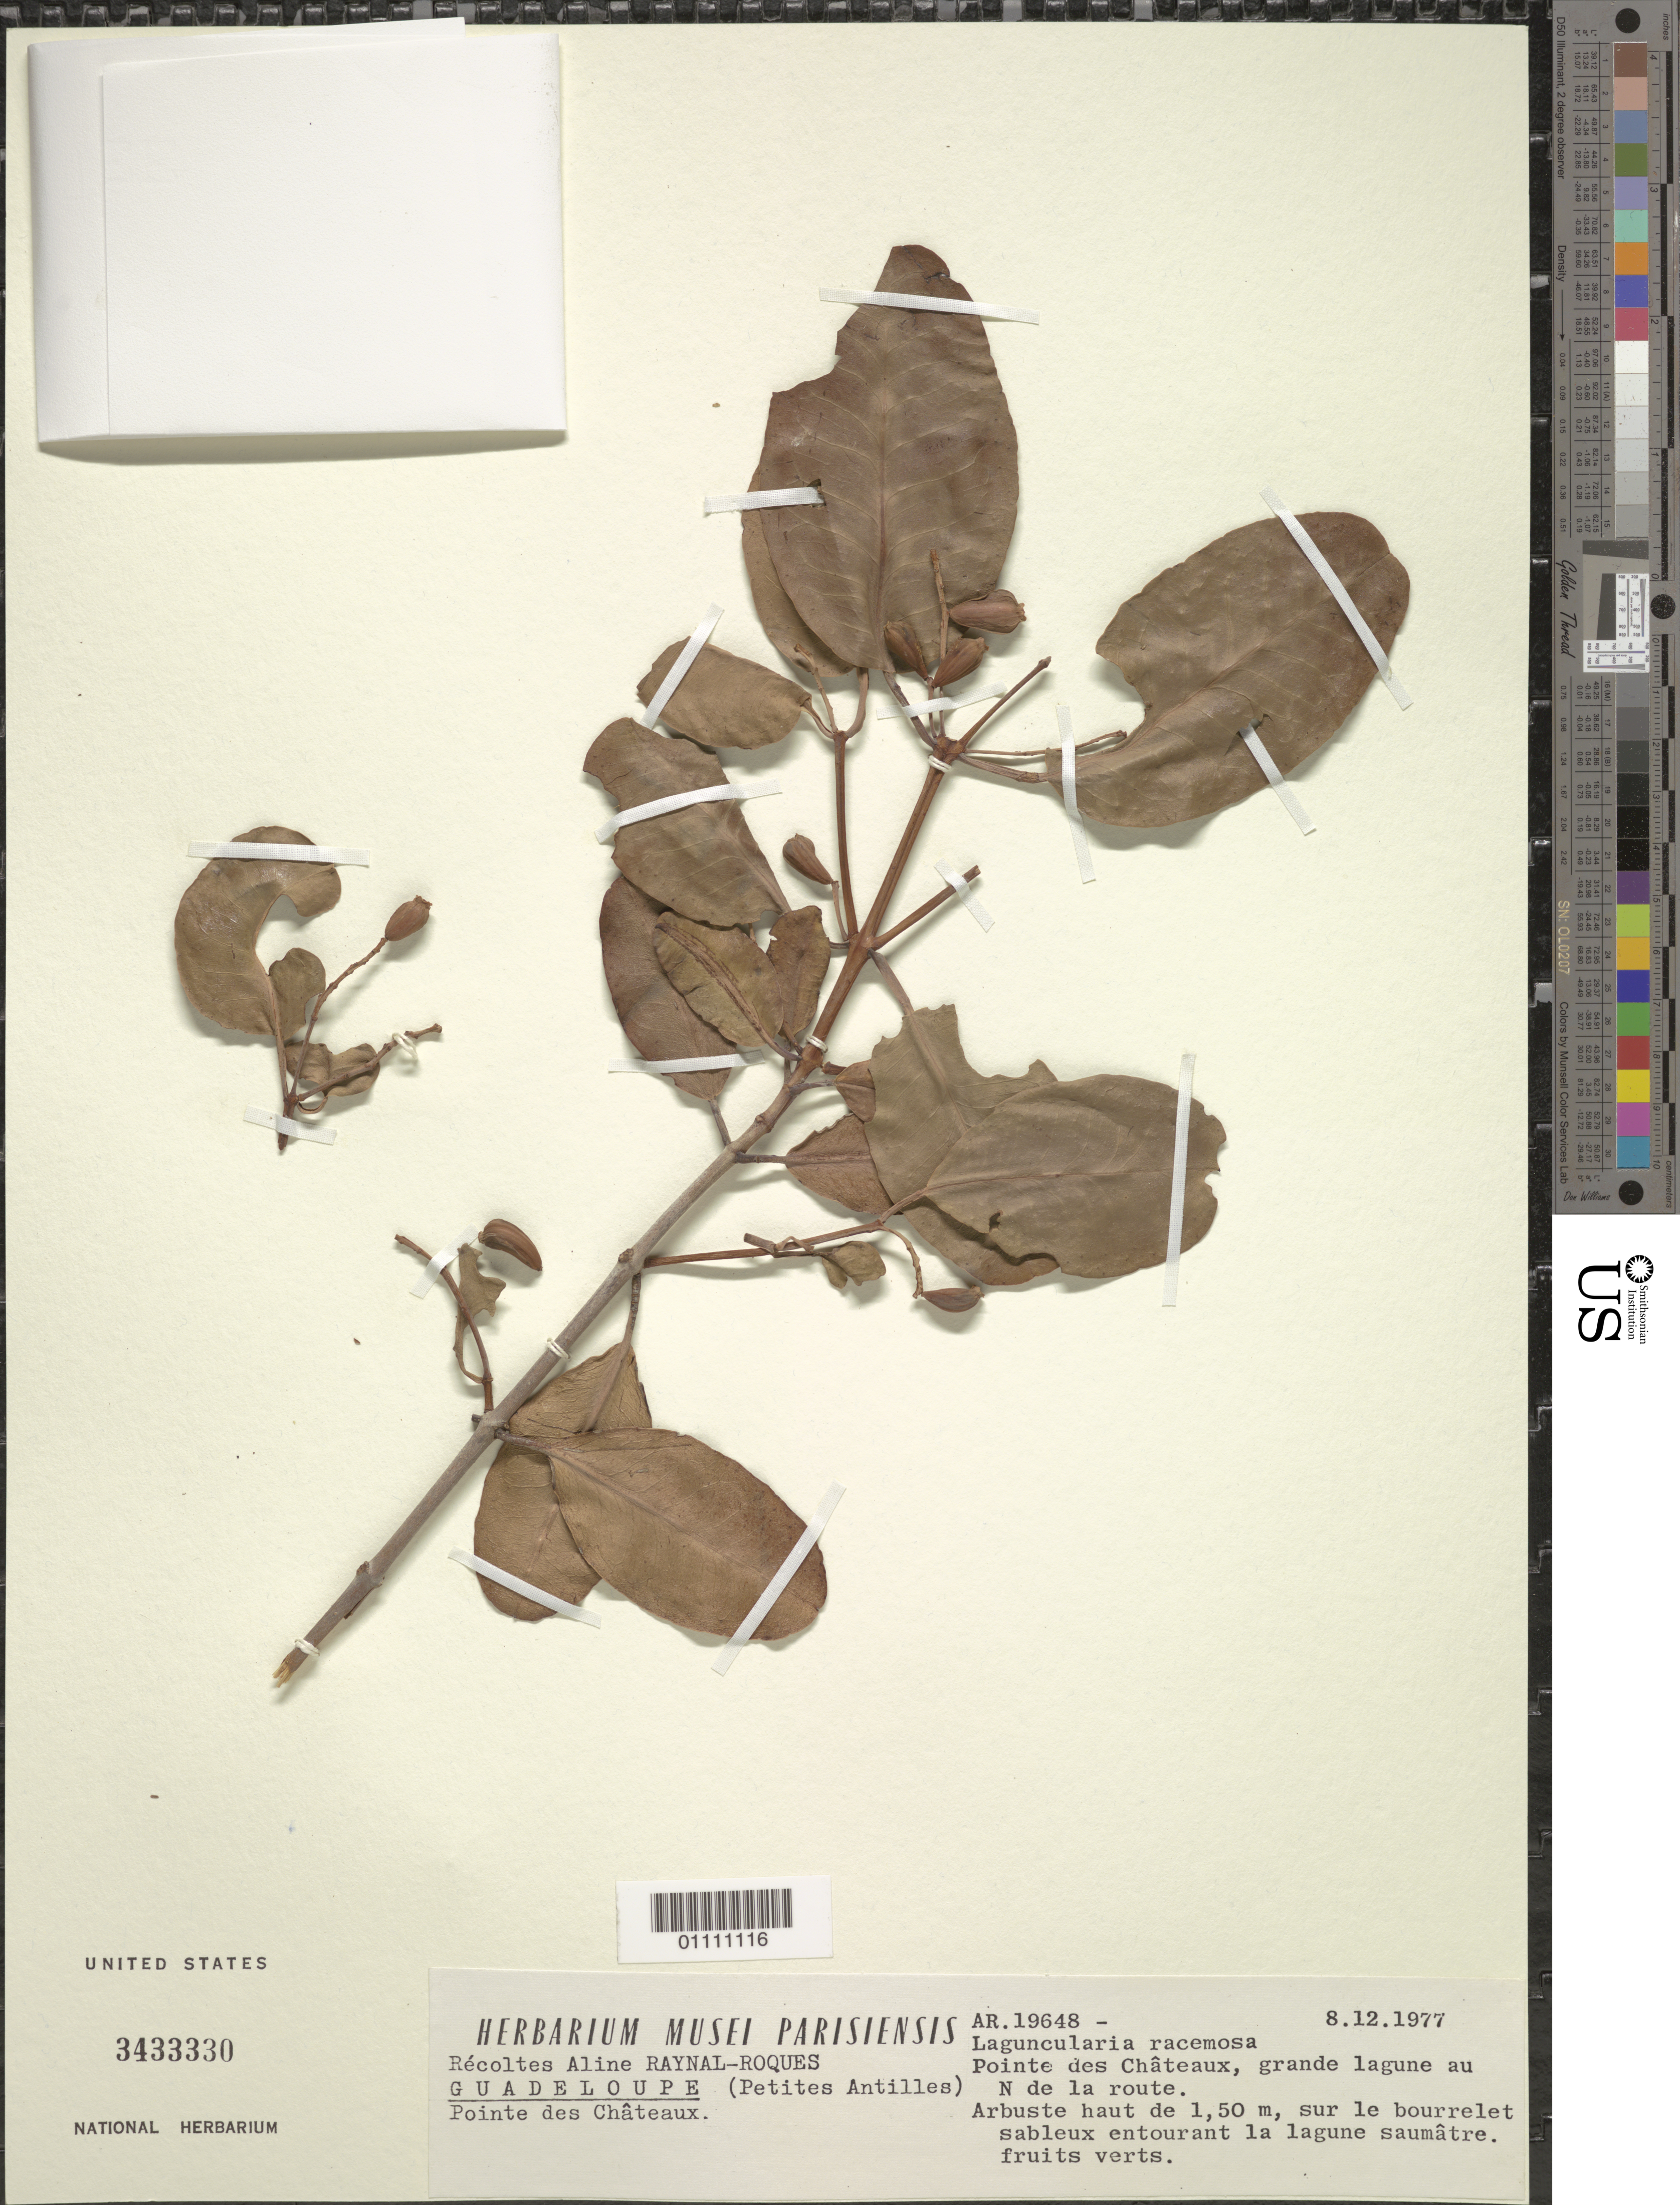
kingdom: Plantae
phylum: Tracheophyta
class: Magnoliopsida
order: Myrtales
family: Combretaceae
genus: Laguncularia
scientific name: Laguncularia racemosa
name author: (L.) C.F. Gaertn.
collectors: A. M. Raynal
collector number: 19648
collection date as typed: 08 Dec 1977 or 12 Aug 1977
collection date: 1977-08-12 or 1977-12-08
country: Guadeloupe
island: Grande Terre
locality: Pointe des Chateaux, grand lahune au N de la route.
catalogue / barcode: US 3433330